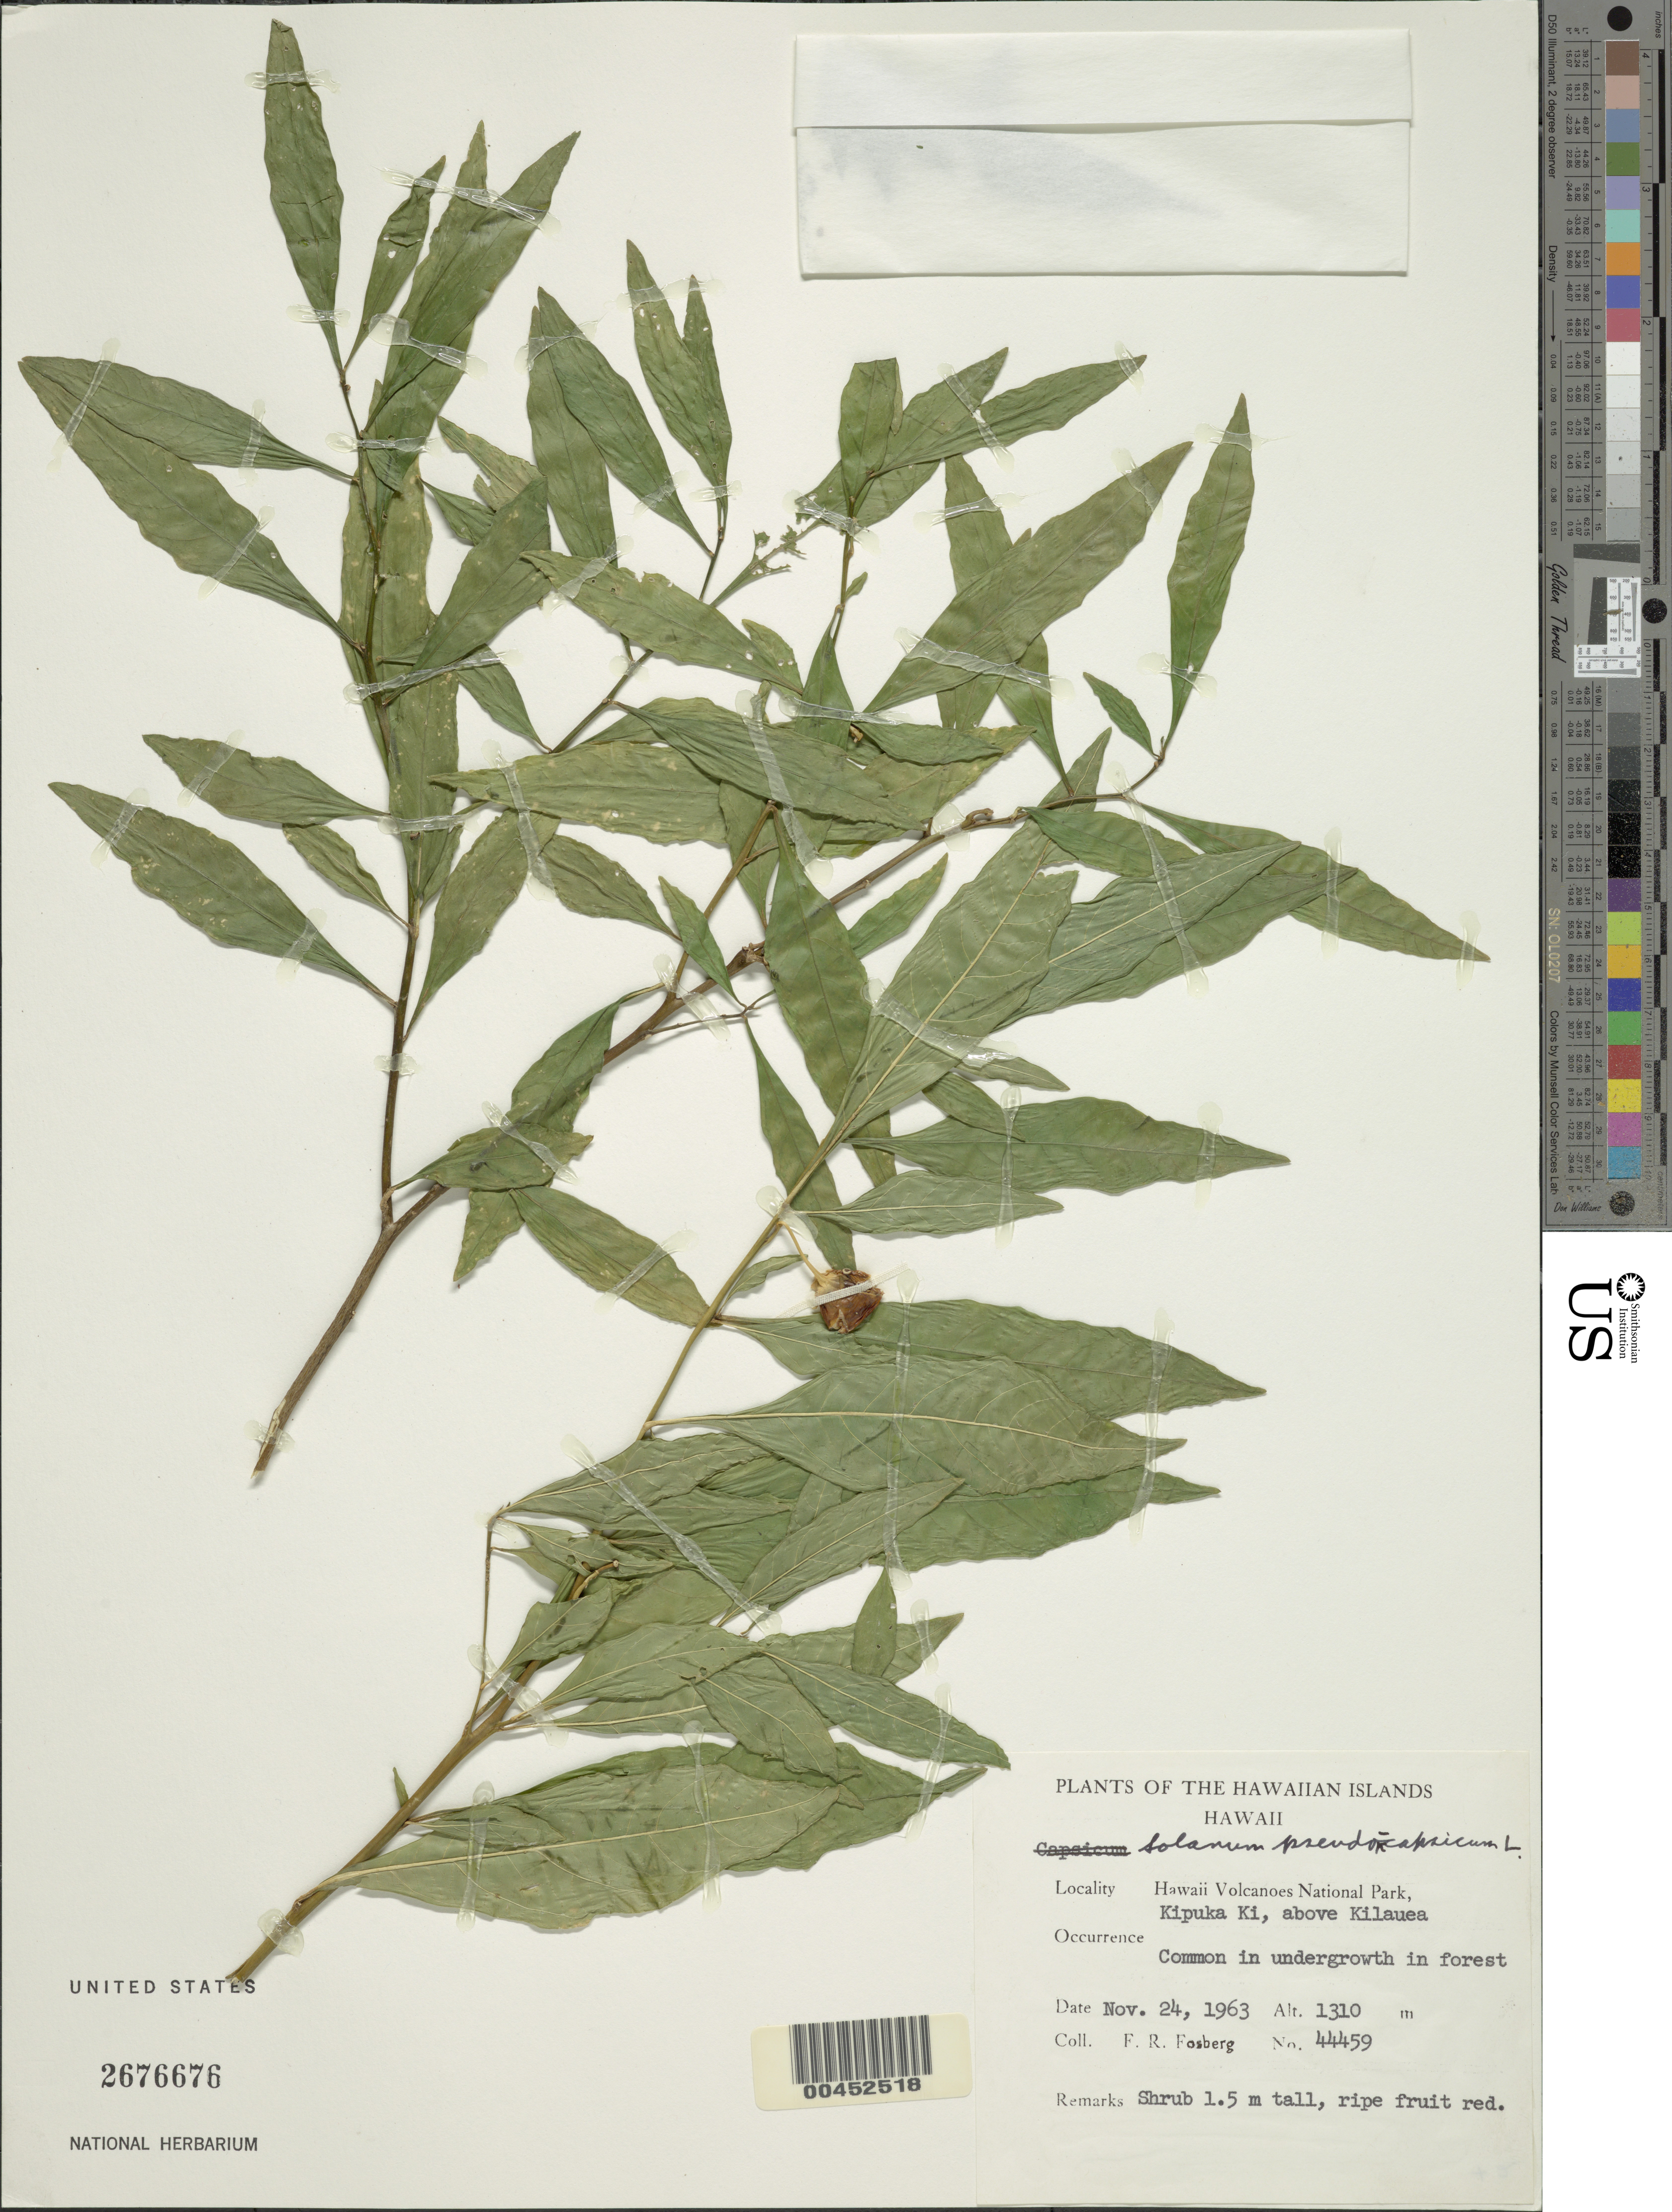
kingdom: Plantae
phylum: Tracheophyta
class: Magnoliopsida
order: Solanales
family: Solanaceae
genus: Solanum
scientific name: Solanum pseudocapsicum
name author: L.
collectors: F. R. Fosberg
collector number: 44459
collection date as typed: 24 Nov 1963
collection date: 1963-11-24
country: United States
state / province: Hawaii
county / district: Hawaii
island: Hawaii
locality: Hawaii Volcanoes National Park, Kipuka Ki, above Kilauea.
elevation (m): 1310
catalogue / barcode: US 2676676